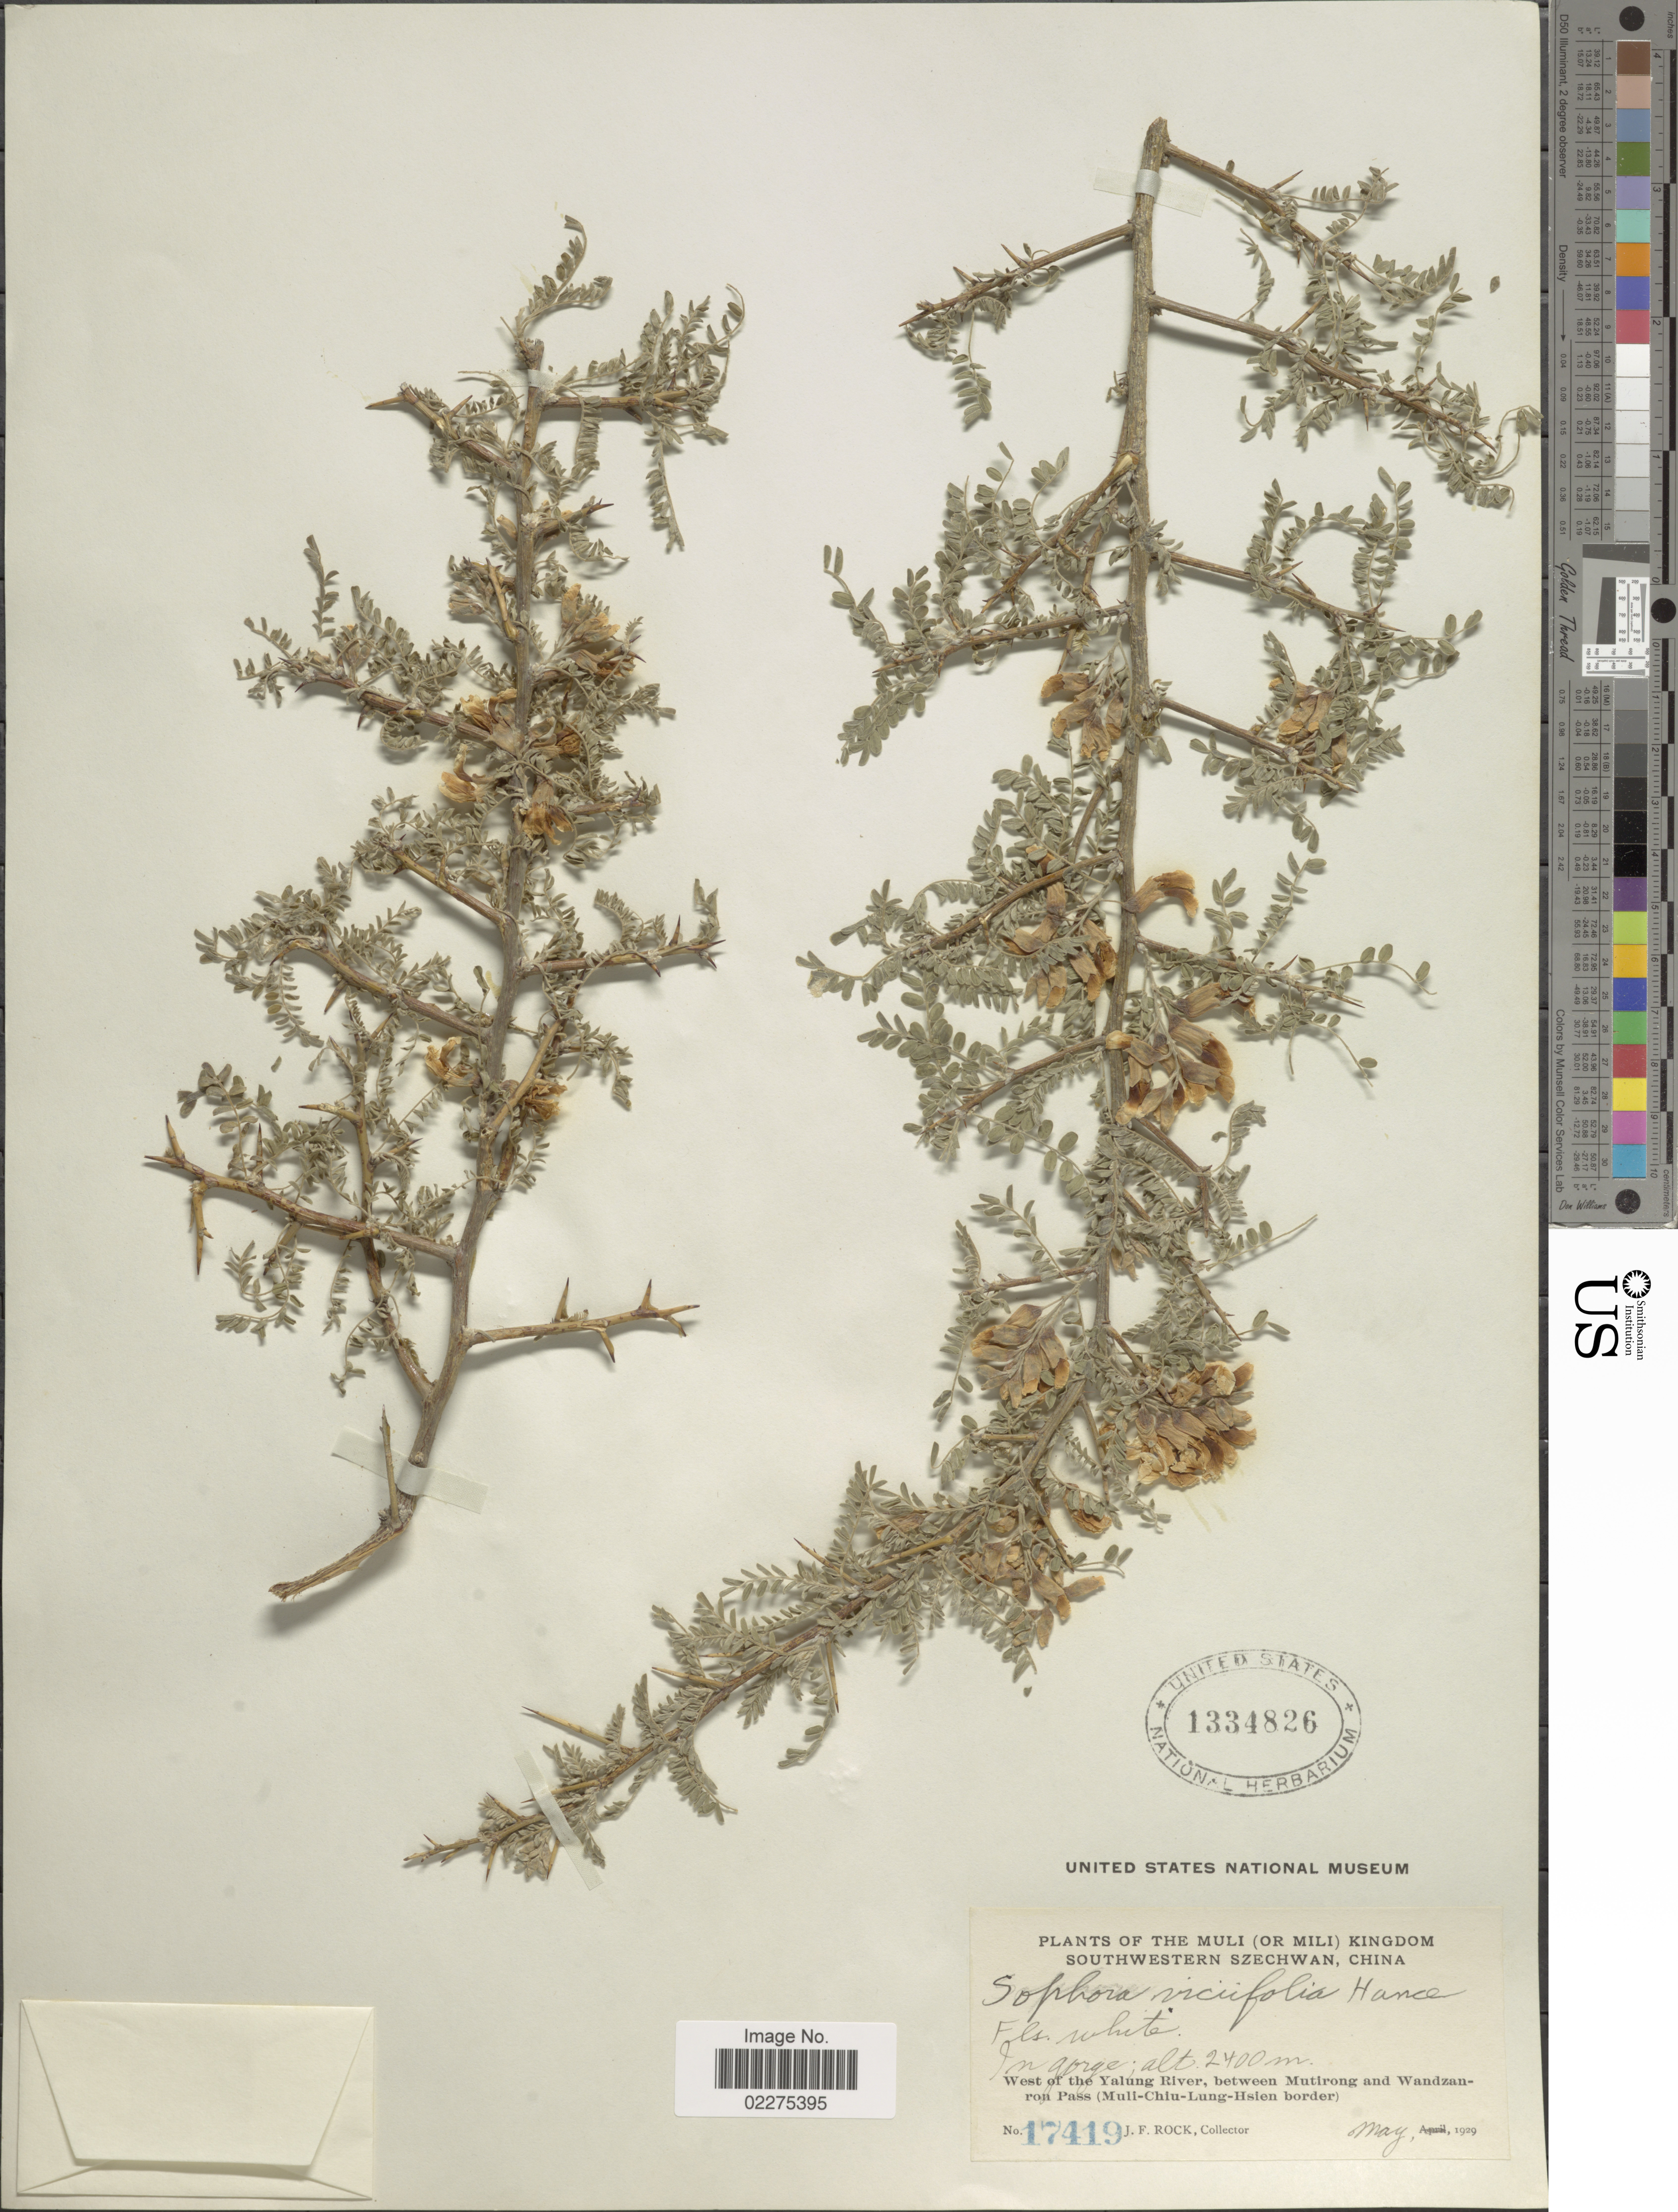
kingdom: Plantae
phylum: Tracheophyta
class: Magnoliopsida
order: Fabales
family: Fabaceae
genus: Sophora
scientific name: Sophora davidii var. davidii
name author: (Franch.) Skeels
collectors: J. Rock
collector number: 17419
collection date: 1929-05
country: China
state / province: Sichuan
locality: The Muli (or Mili) Kingdom Southwestern Szechwan. West of the Yalung River, between Mutirong and Wandzauron Pass (Muli-Chiu-Lung-Hsien border)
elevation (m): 2400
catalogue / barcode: US 1334826